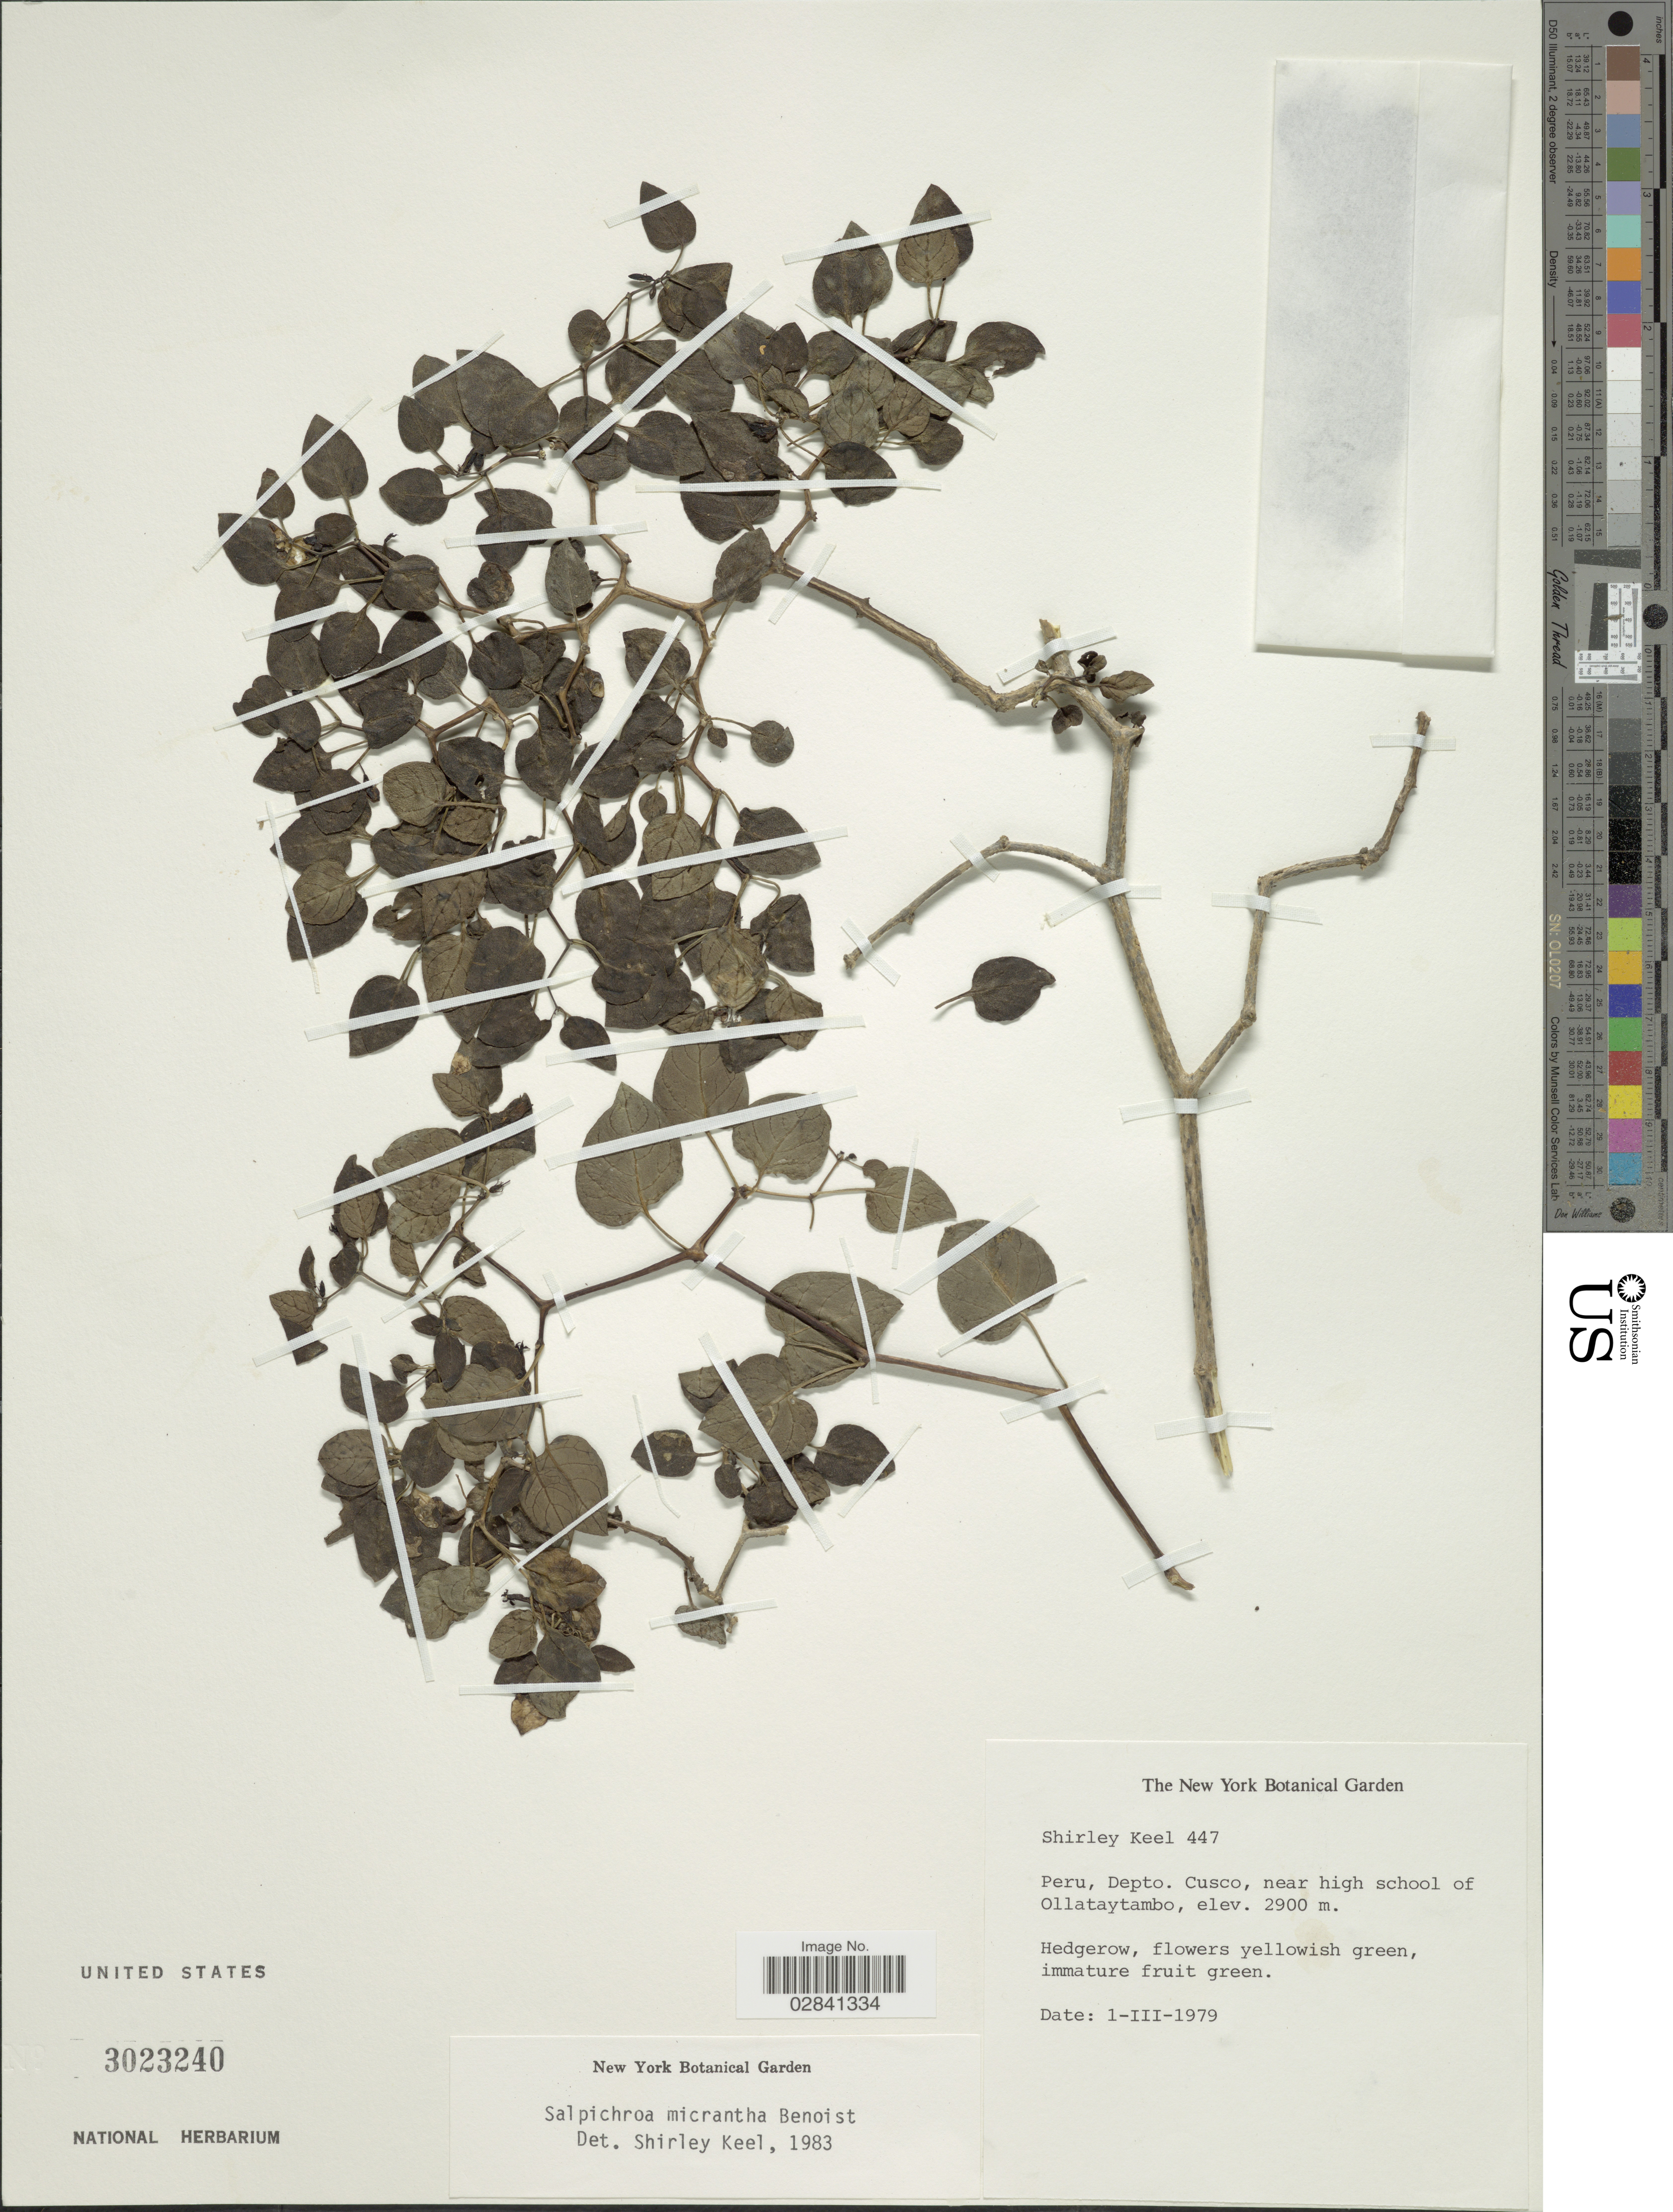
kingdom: Plantae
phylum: Tracheophyta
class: Magnoliopsida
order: Solanales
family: Solanaceae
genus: Salpichroa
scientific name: Salpichroa micrantha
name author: Benoist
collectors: S. Keel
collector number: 447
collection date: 1979-03-01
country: Peru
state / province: Cusco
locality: Depto. Cusco, near high school of Ollataytambo.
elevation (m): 2900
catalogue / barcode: US 3023240